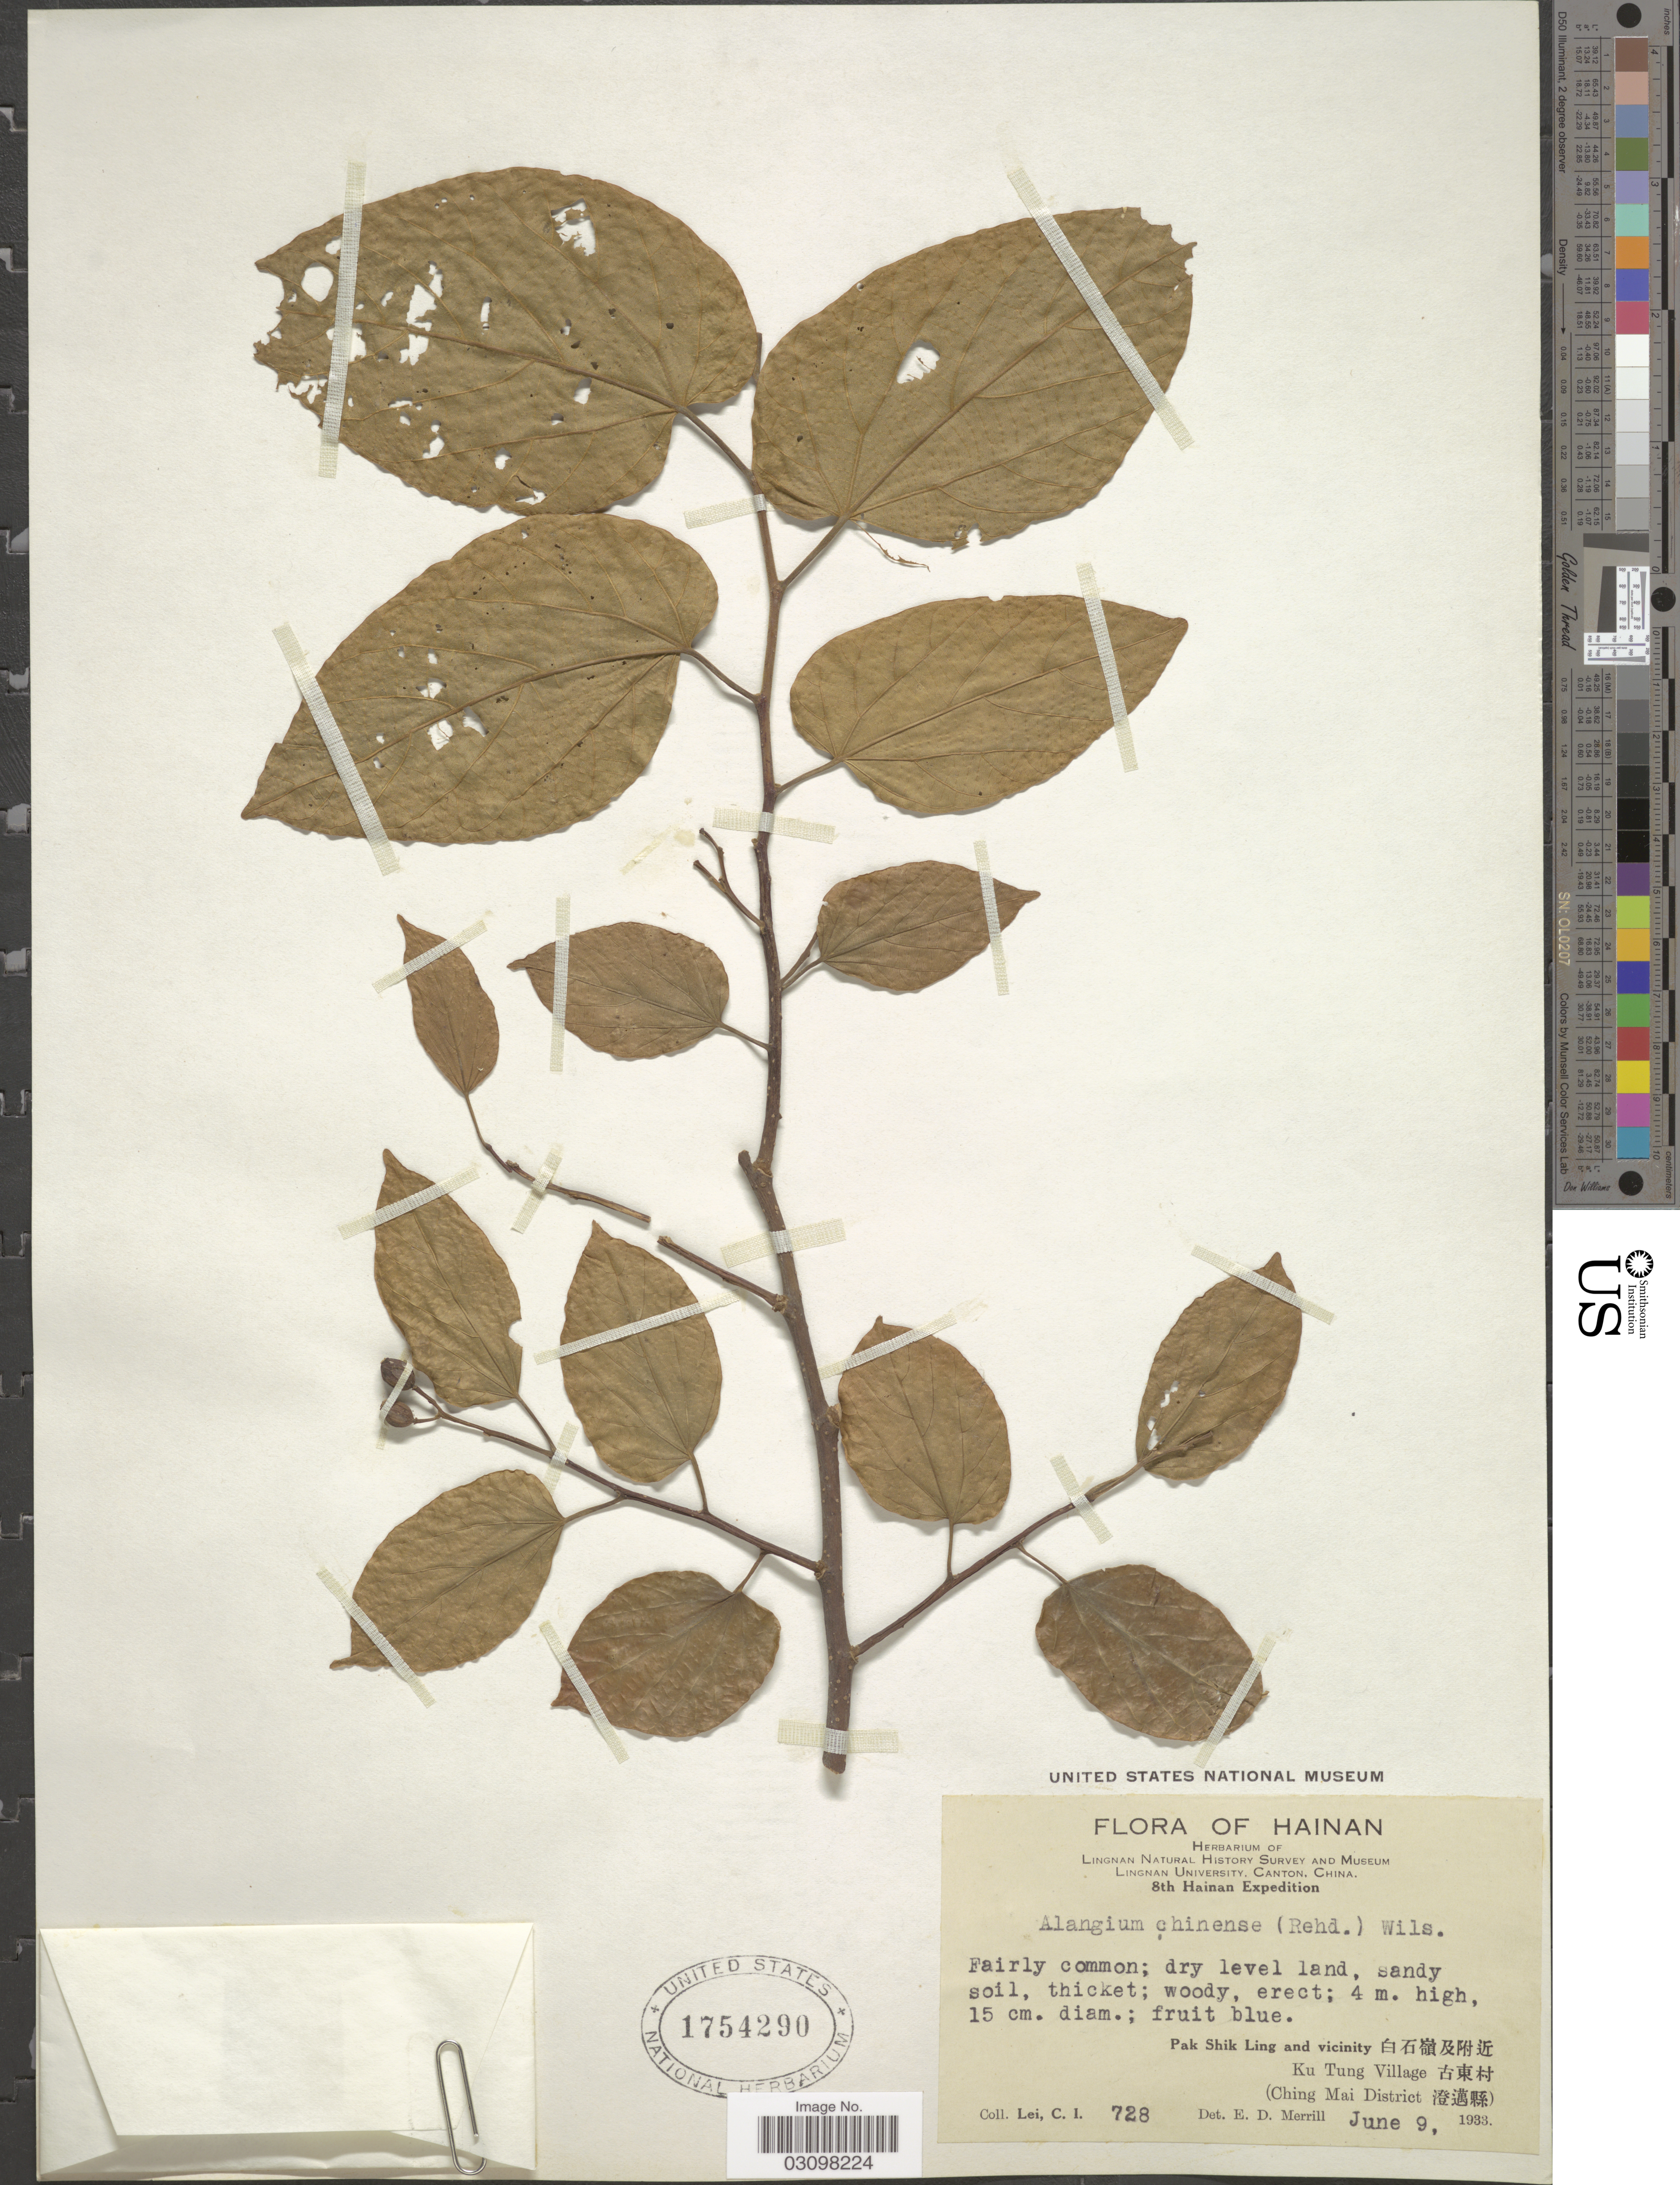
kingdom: Plantae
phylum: Tracheophyta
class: Magnoliopsida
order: Cornales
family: Cornaceae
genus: Alangium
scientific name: Alangium chinense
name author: (Harms) Rehder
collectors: C. I. Lei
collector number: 728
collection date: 1933-06-09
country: China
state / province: Hainan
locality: Pak Shik Ling and vicinity. Ku Tung Village (Ching Mai District).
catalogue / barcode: US 1754290